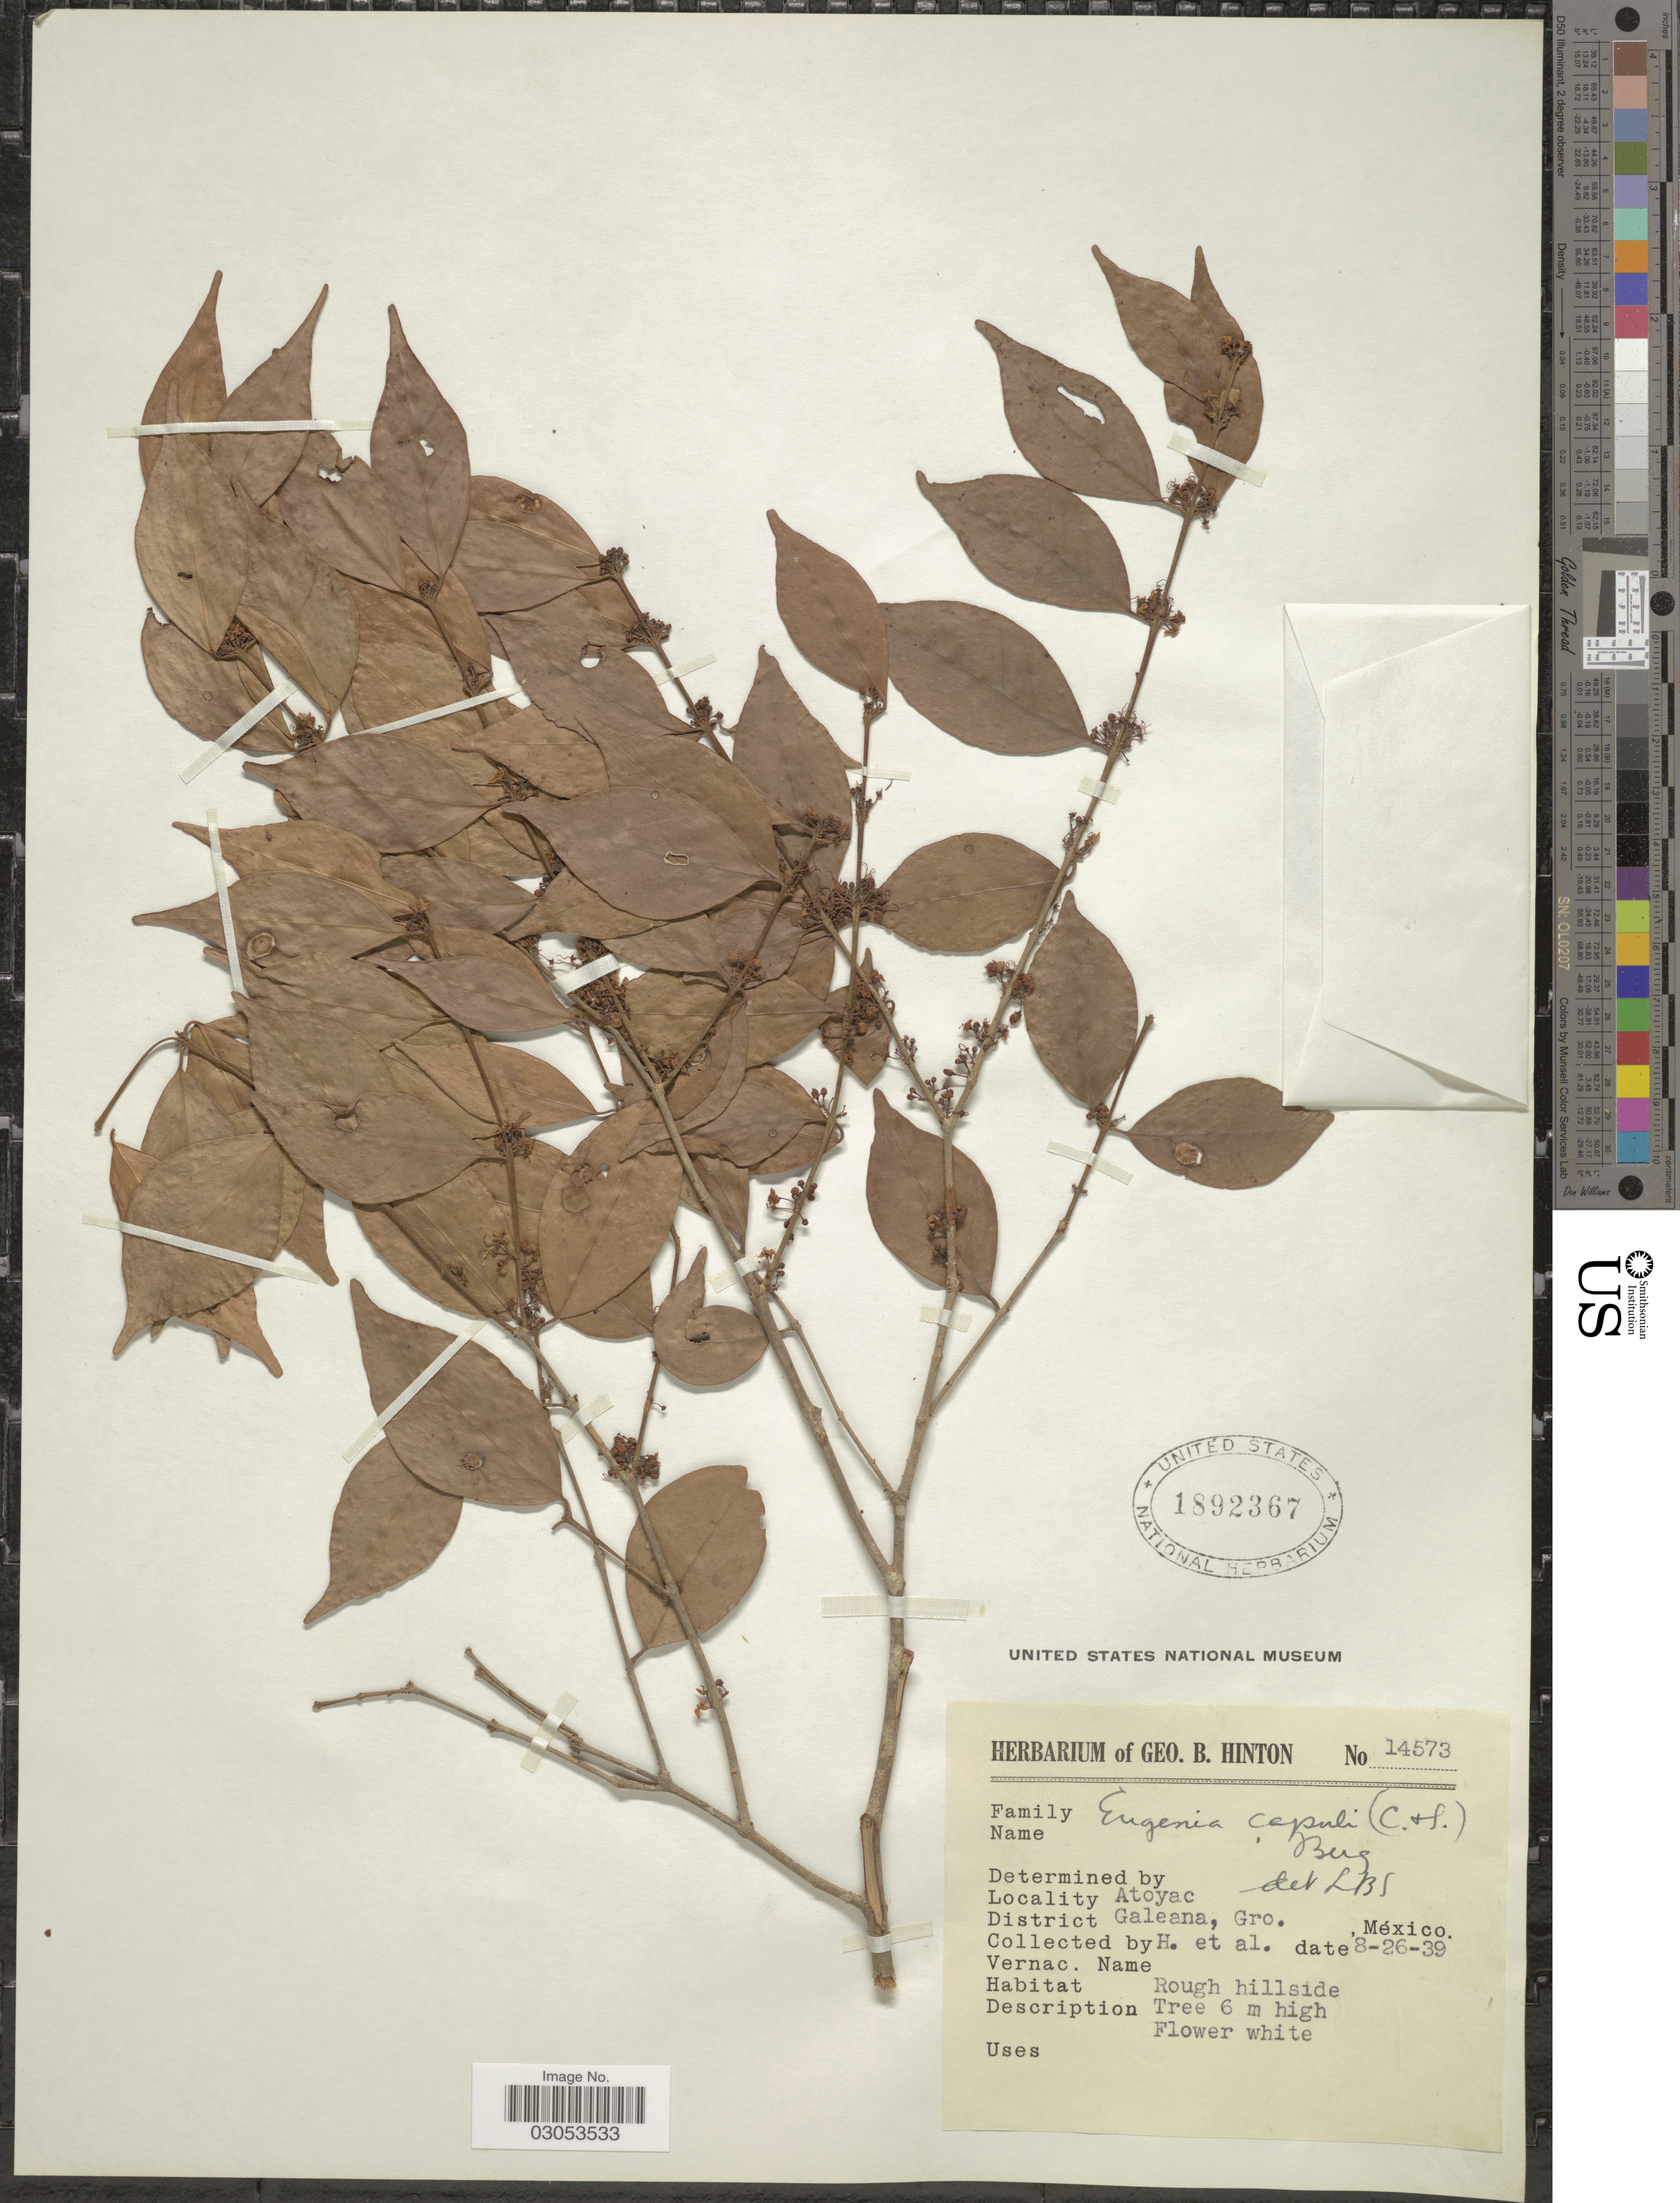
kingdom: Plantae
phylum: Tracheophyta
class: Magnoliopsida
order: Myrtales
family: Myrtaceae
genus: Eugenia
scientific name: Eugenia capuli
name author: (Schltdl. & Cham.) Hook. & Arn.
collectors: G. B. Hinton & et al.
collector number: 14573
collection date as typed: Transcribed d/m/y: 26/8/39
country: Mexico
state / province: Guerrero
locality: Atoyac. District Galeana, Gro.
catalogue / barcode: US 1892367